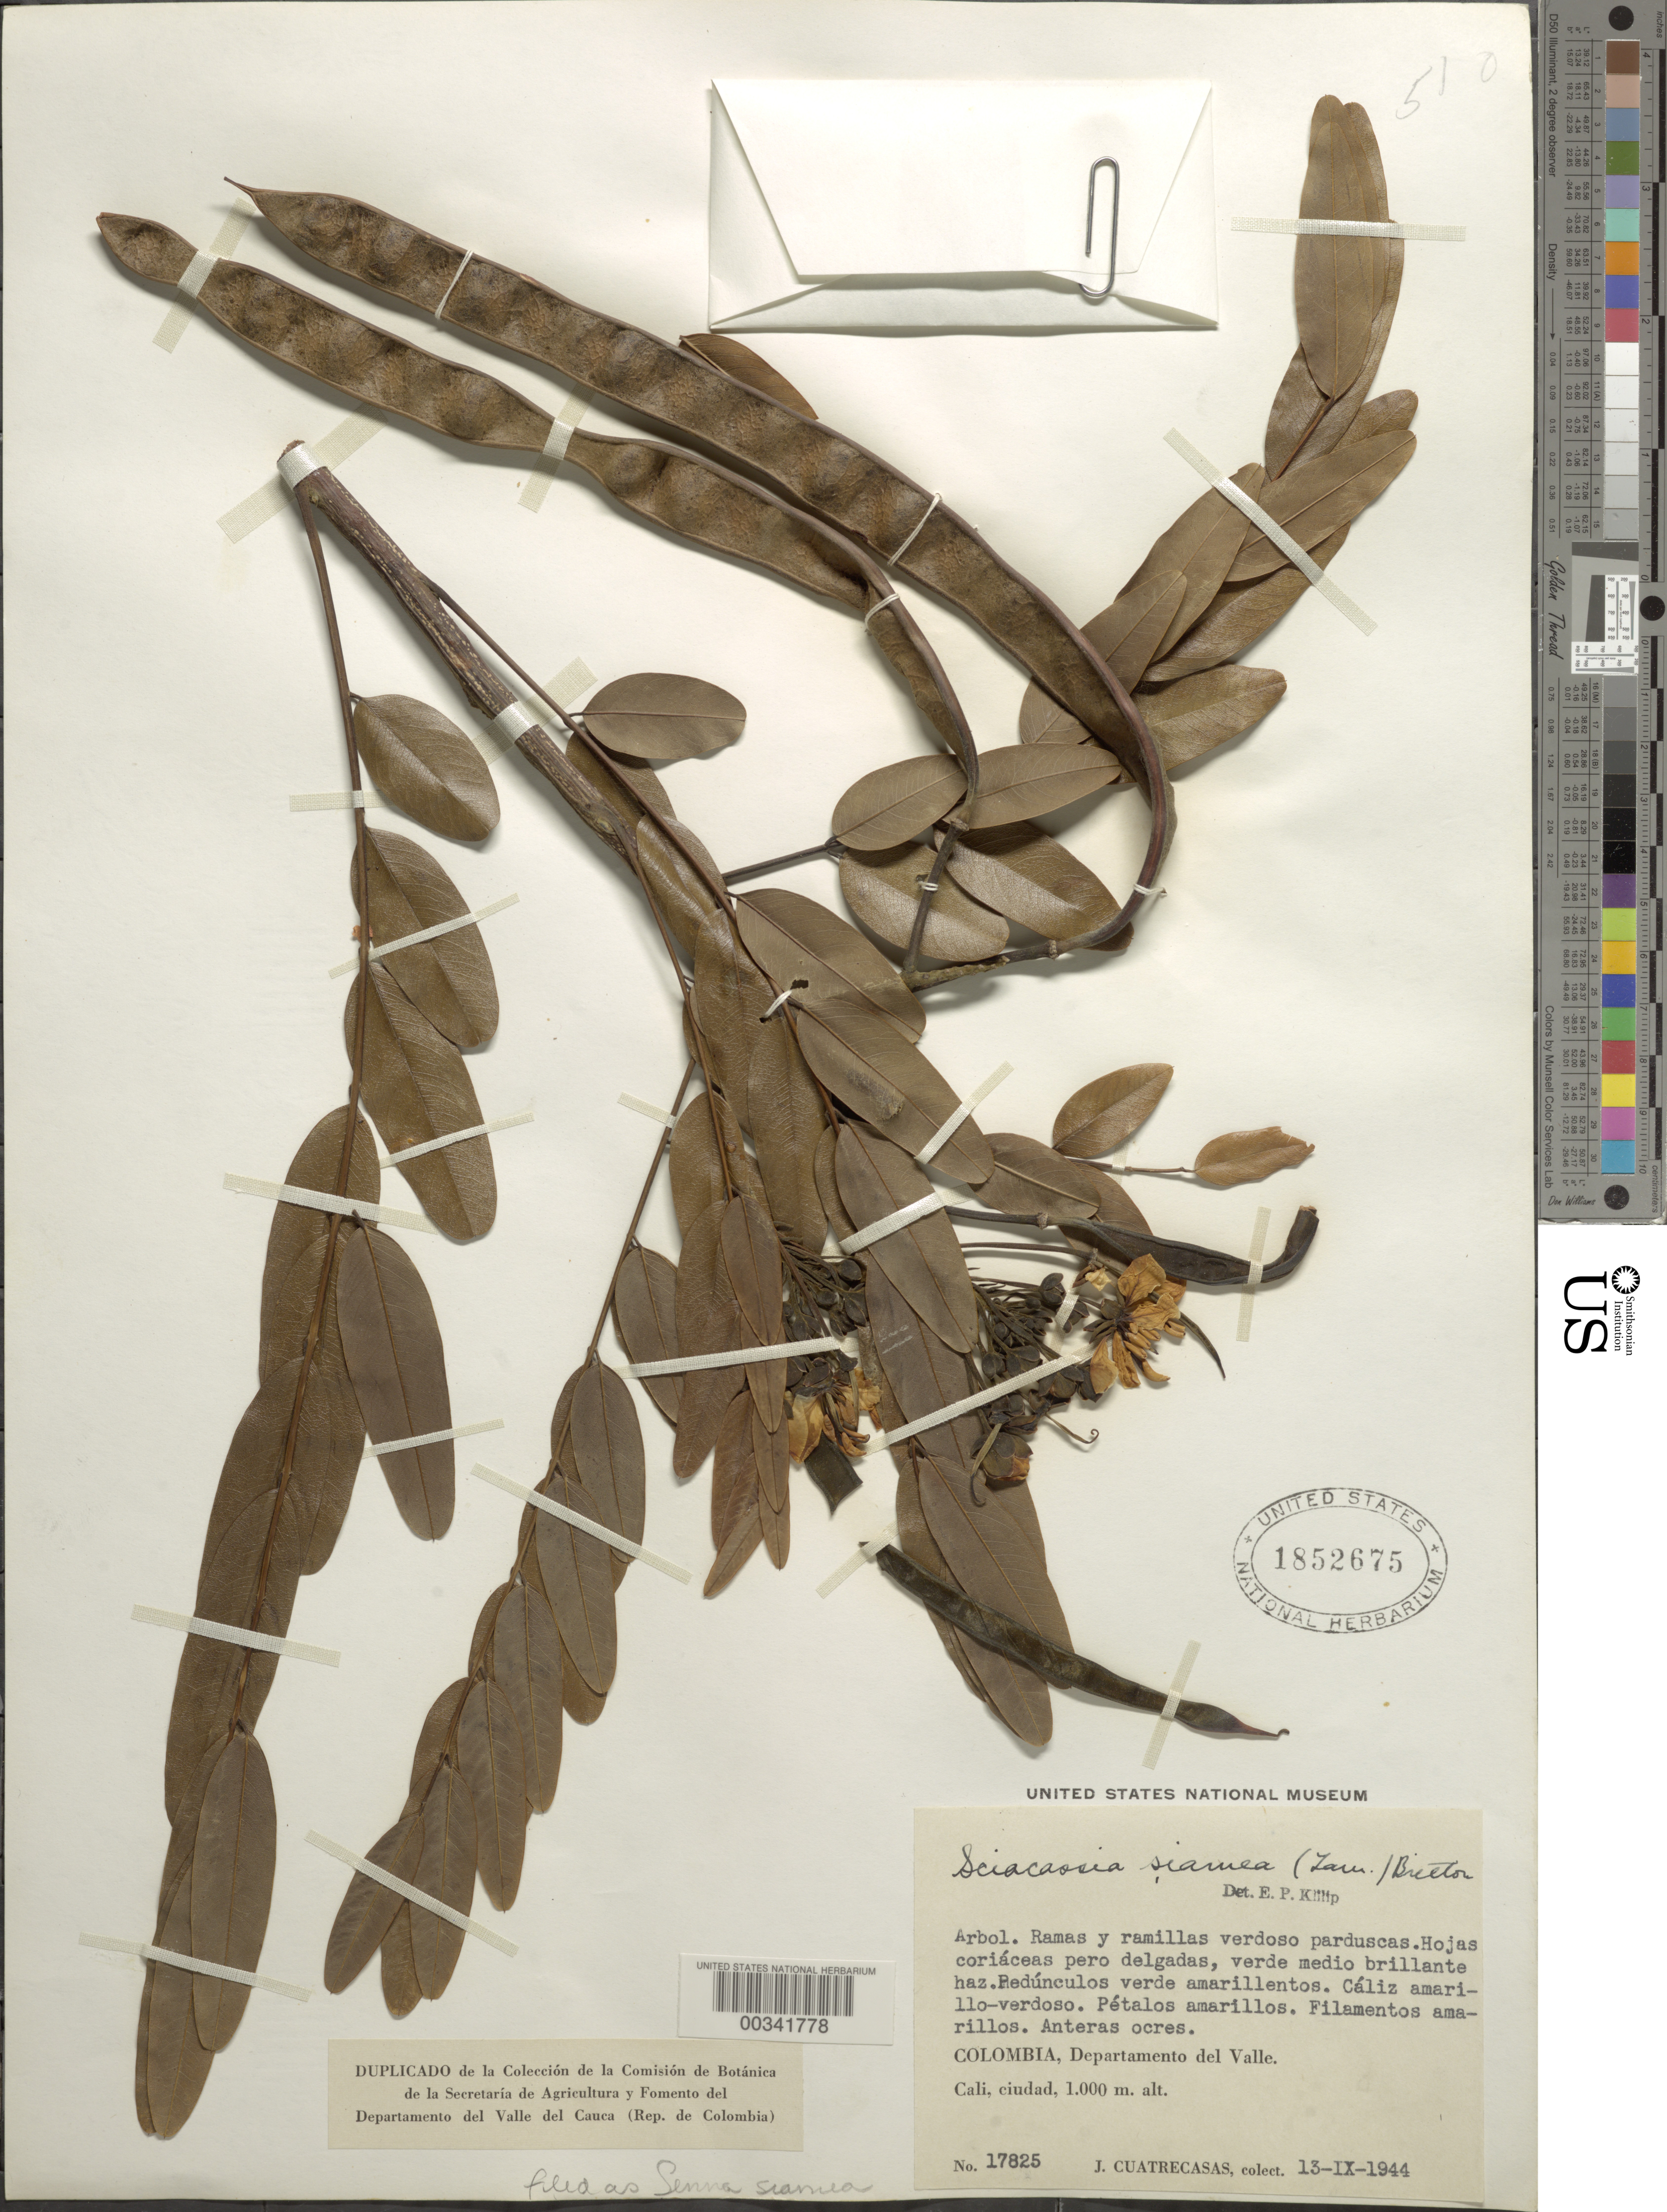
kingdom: Plantae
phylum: Tracheophyta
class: Magnoliopsida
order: Fabales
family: Fabaceae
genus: Senna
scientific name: Senna siamea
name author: (Lam.) H.S. Irwin & Barneby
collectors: J. Cuatrecasas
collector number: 17825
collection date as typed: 13 Sep 1944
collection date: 1944-09-13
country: Colombia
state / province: Valle del Cauca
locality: Cali, Ciudad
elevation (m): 1000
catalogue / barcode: US 1852675